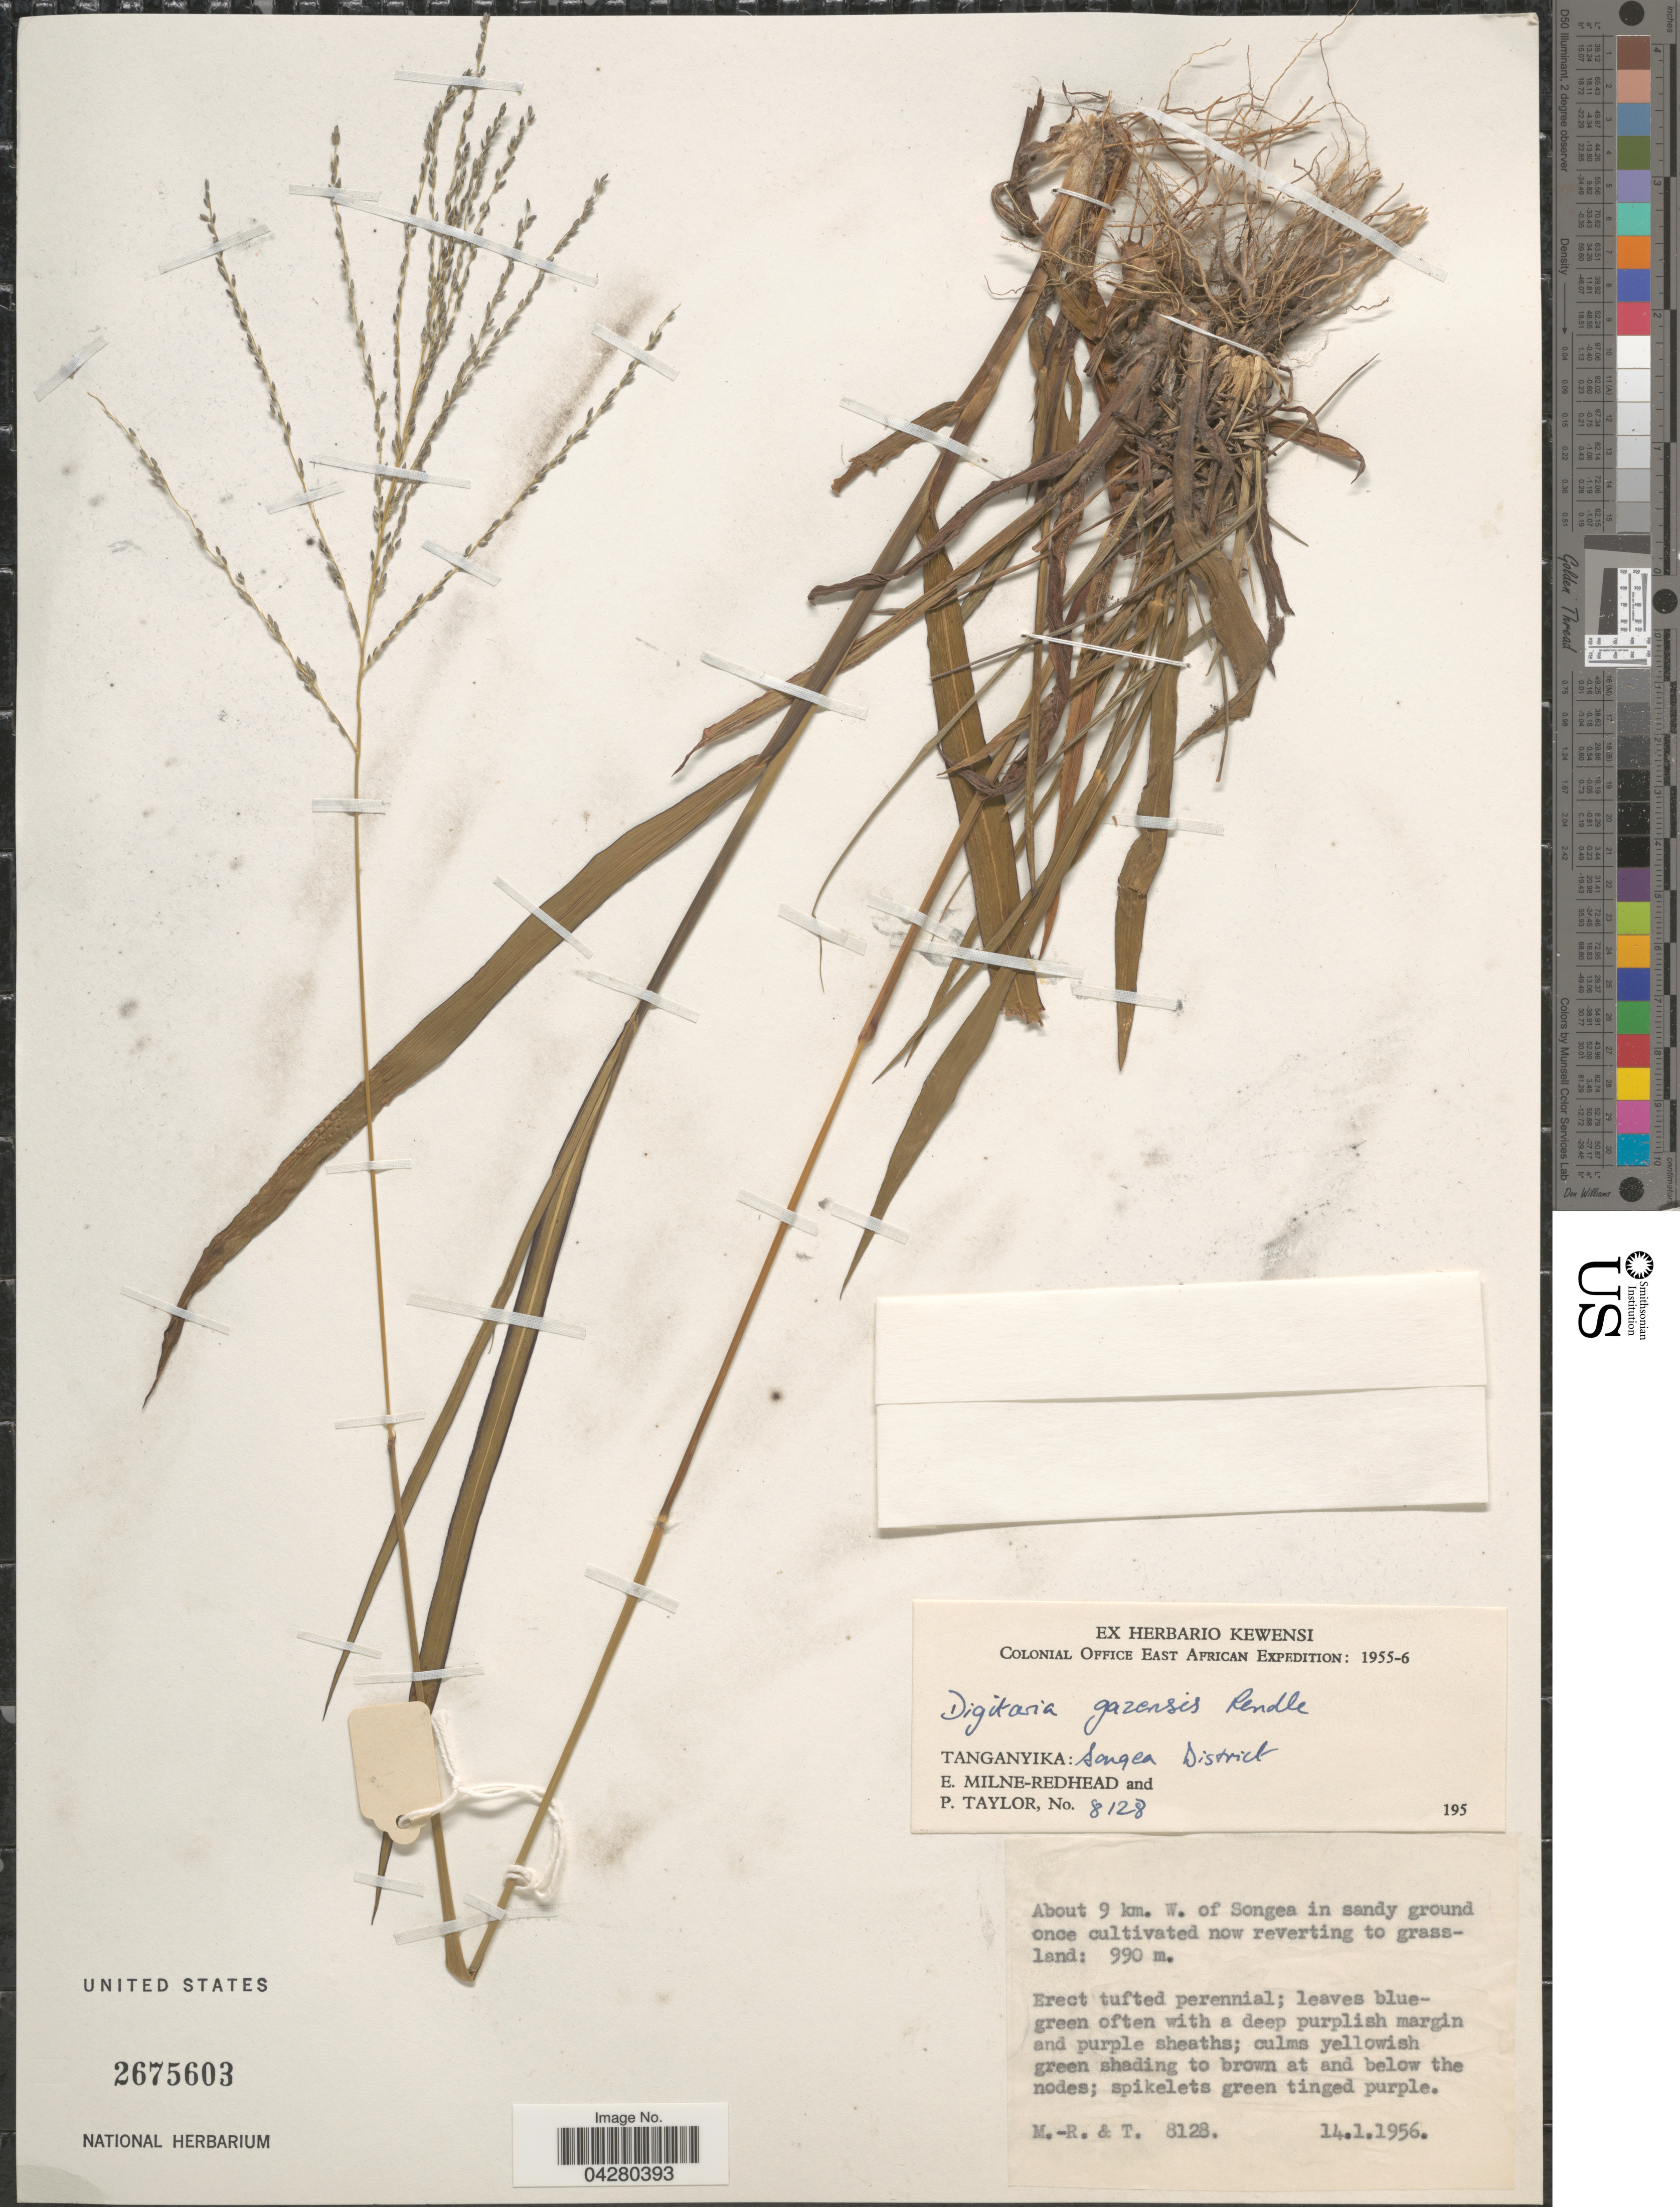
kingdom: Plantae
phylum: Tracheophyta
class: Liliopsida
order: Poales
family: Poaceae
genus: Digitaria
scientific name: Digitaria gazensis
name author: Rendle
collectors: E. W. Milne-Redhead & P. Taylor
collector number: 8128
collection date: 1956-01-14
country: Tanzania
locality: Colonial Office East African Expedition: 1955-6. Tanganyika: Songea District. About 9 km. W. of Songea in sandy ground once cultivated now reverting to grassland.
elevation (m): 990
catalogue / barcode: US 2675603